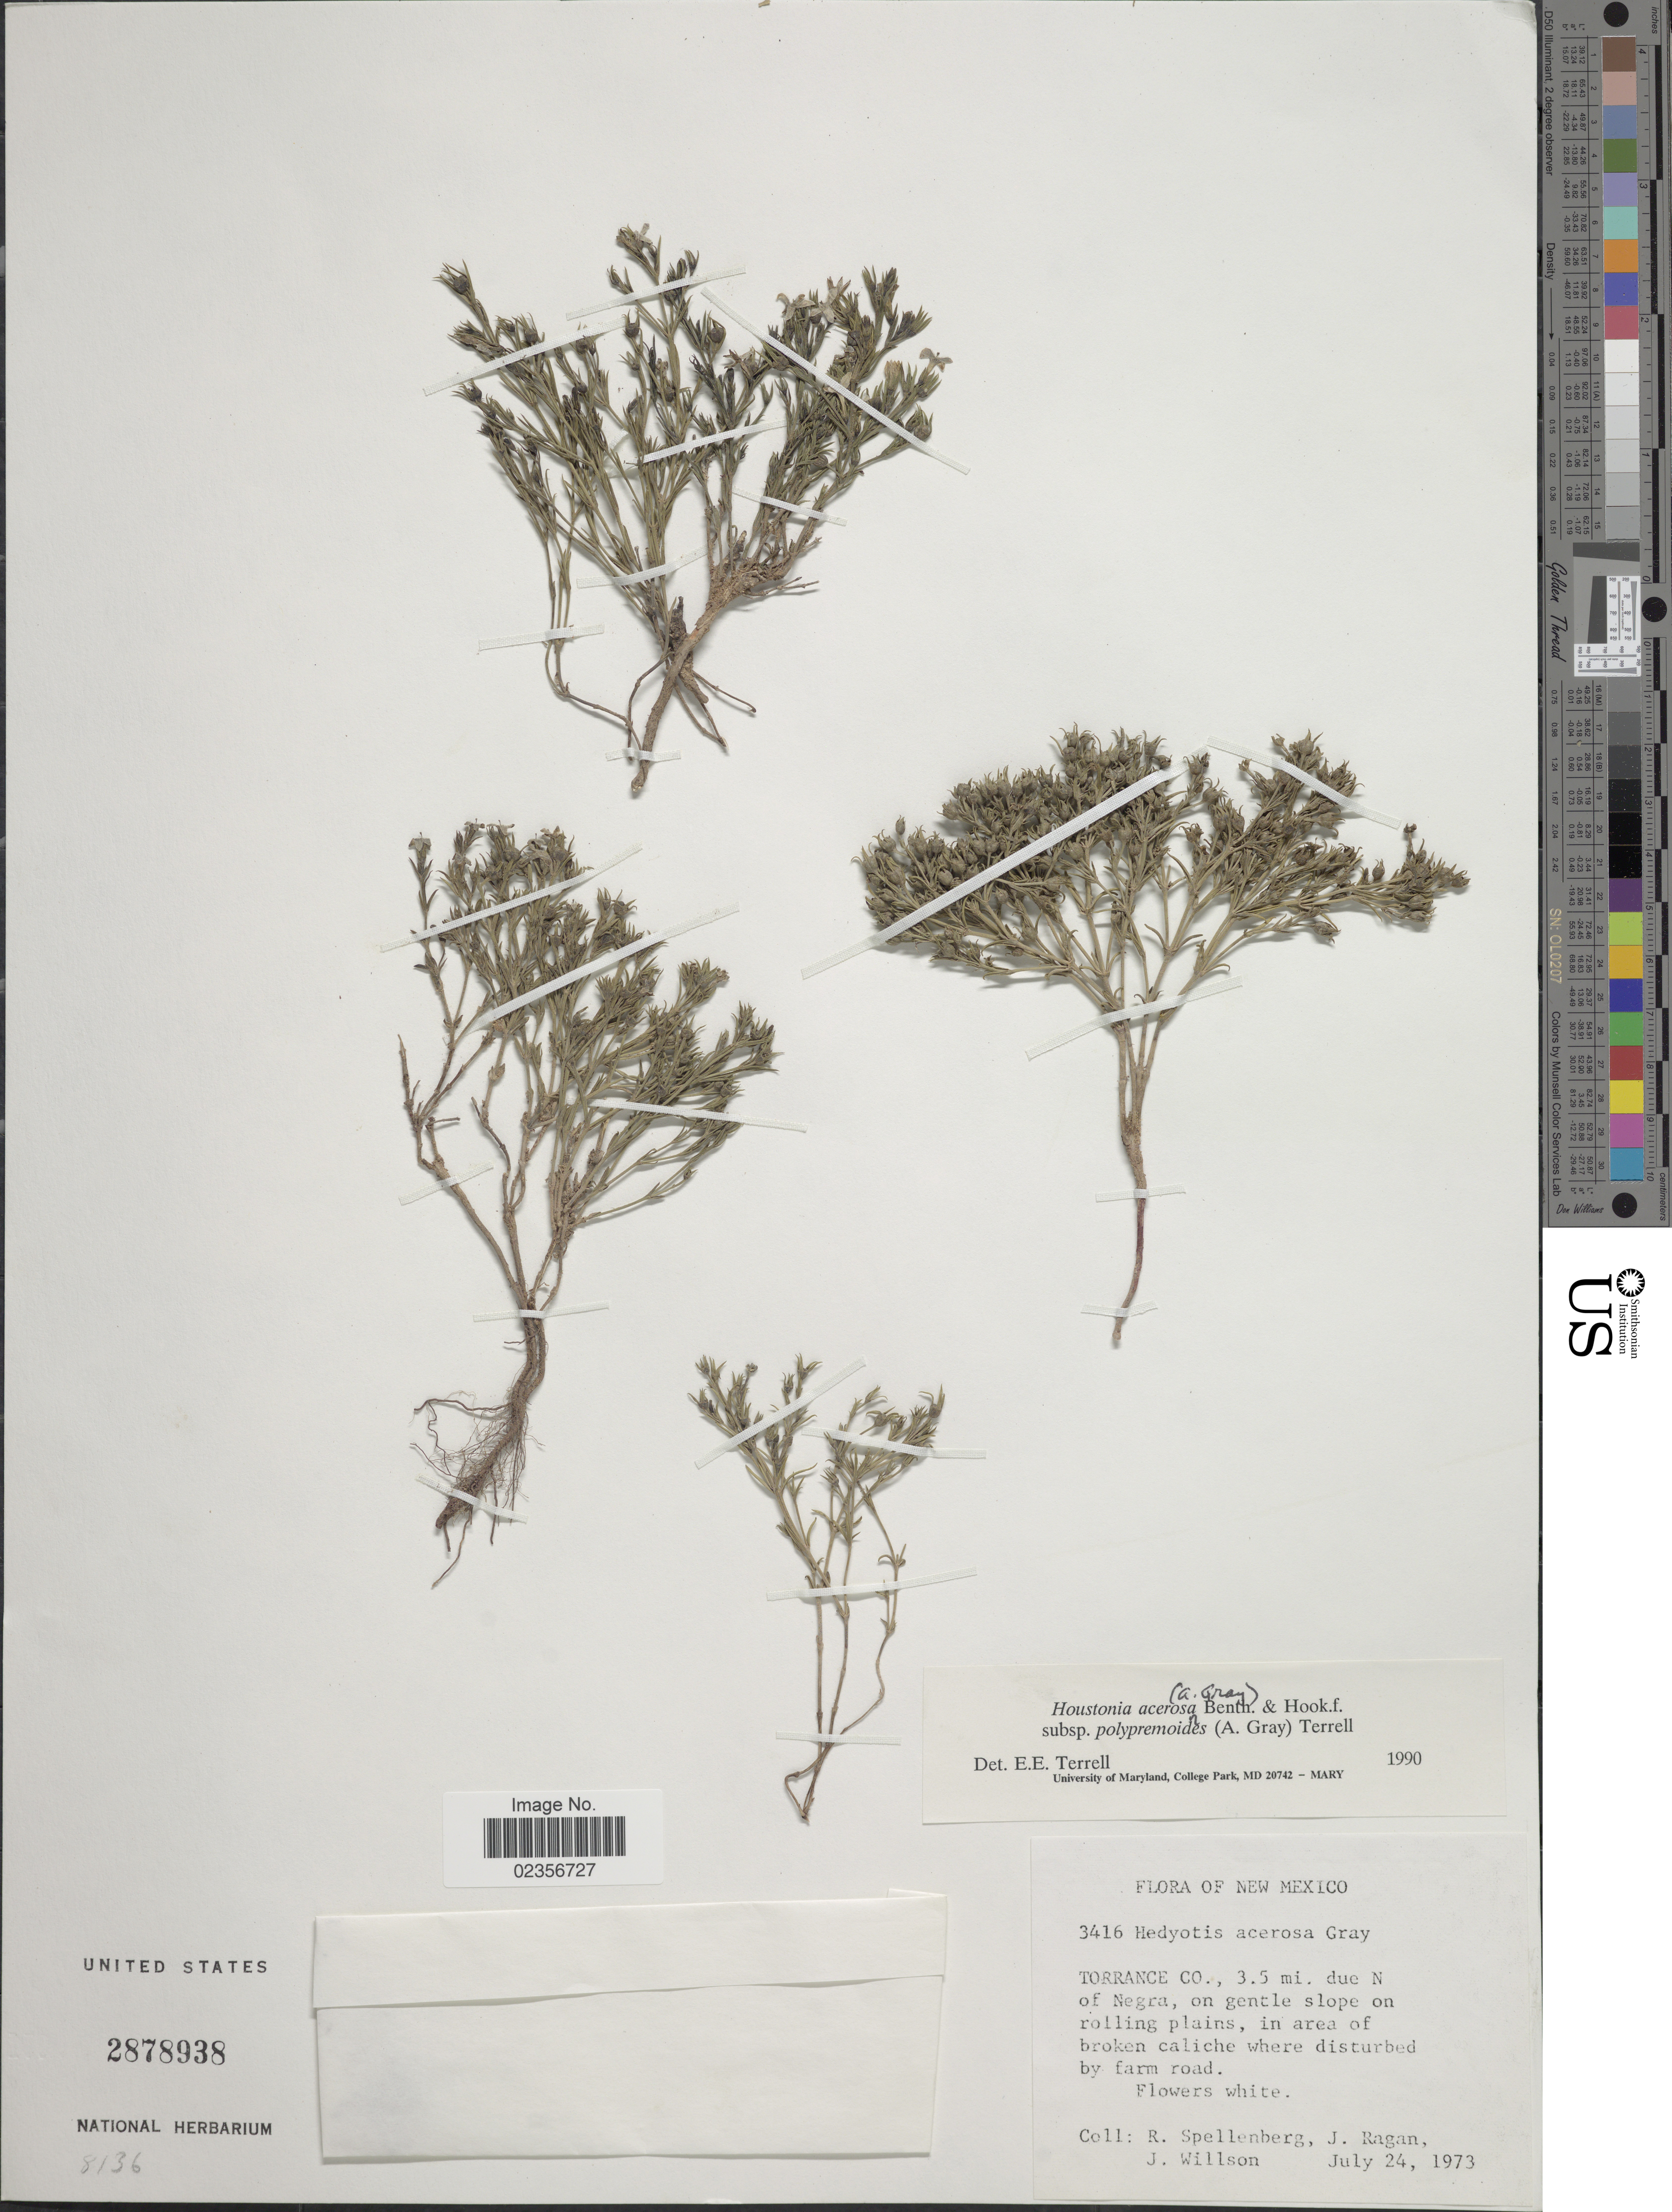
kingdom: Plantae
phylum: Tracheophyta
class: Magnoliopsida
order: Gentianales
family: Rubiaceae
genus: Houstonia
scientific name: Houstonia acerosa var. polypremoides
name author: (A. Gray) Terrell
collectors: R. Spellenberg, J. Ragan & J. Willson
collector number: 3416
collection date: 1973-07-24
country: United States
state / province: New Mexico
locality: Torrance Co., 3.5 mi. due N of Negra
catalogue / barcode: US 2878938